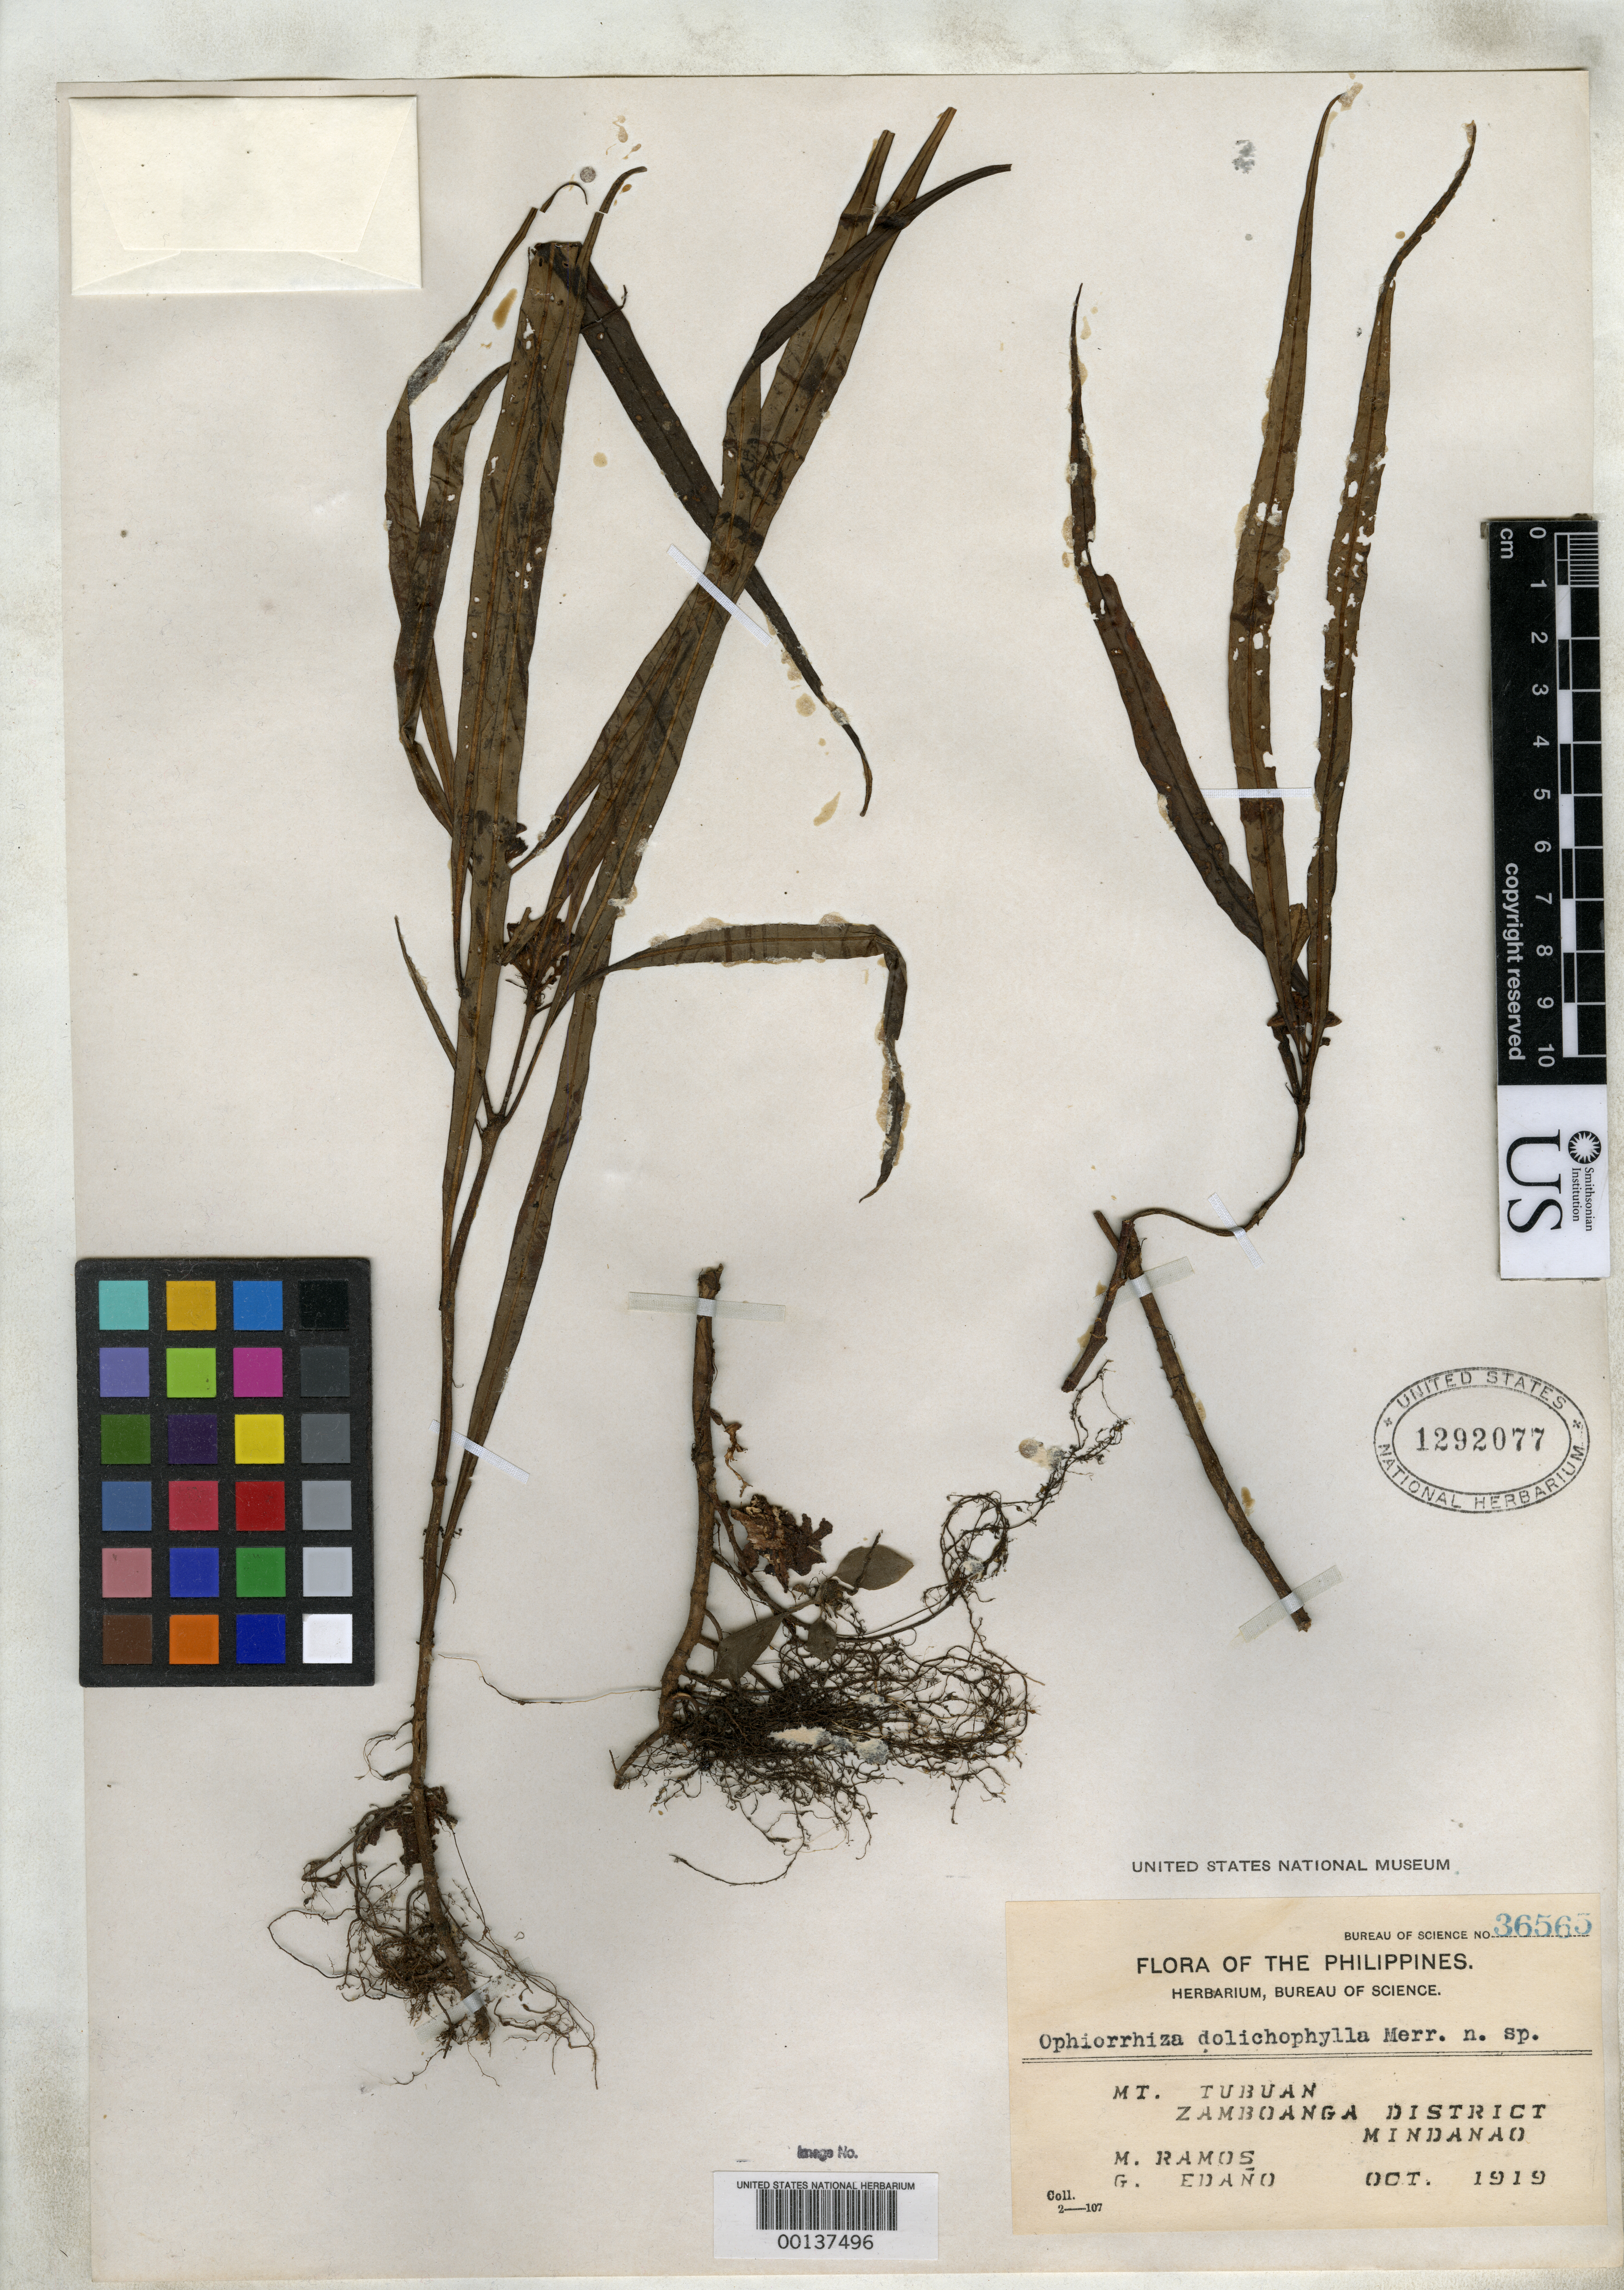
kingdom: Plantae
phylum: Tracheophyta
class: Magnoliopsida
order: Gentianales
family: Rubiaceae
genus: Ophiorrhiza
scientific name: Ophiorrhiza dolichophylla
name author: Merr.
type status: Isotype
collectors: M. Ramos & G. E. Edaño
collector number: Bur. Sci. 36565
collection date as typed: Oct 1919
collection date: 1919-10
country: Philippines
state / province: Zamboanga Peninsula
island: Mindanao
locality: Mt. Tubuan.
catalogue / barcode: US 1292077